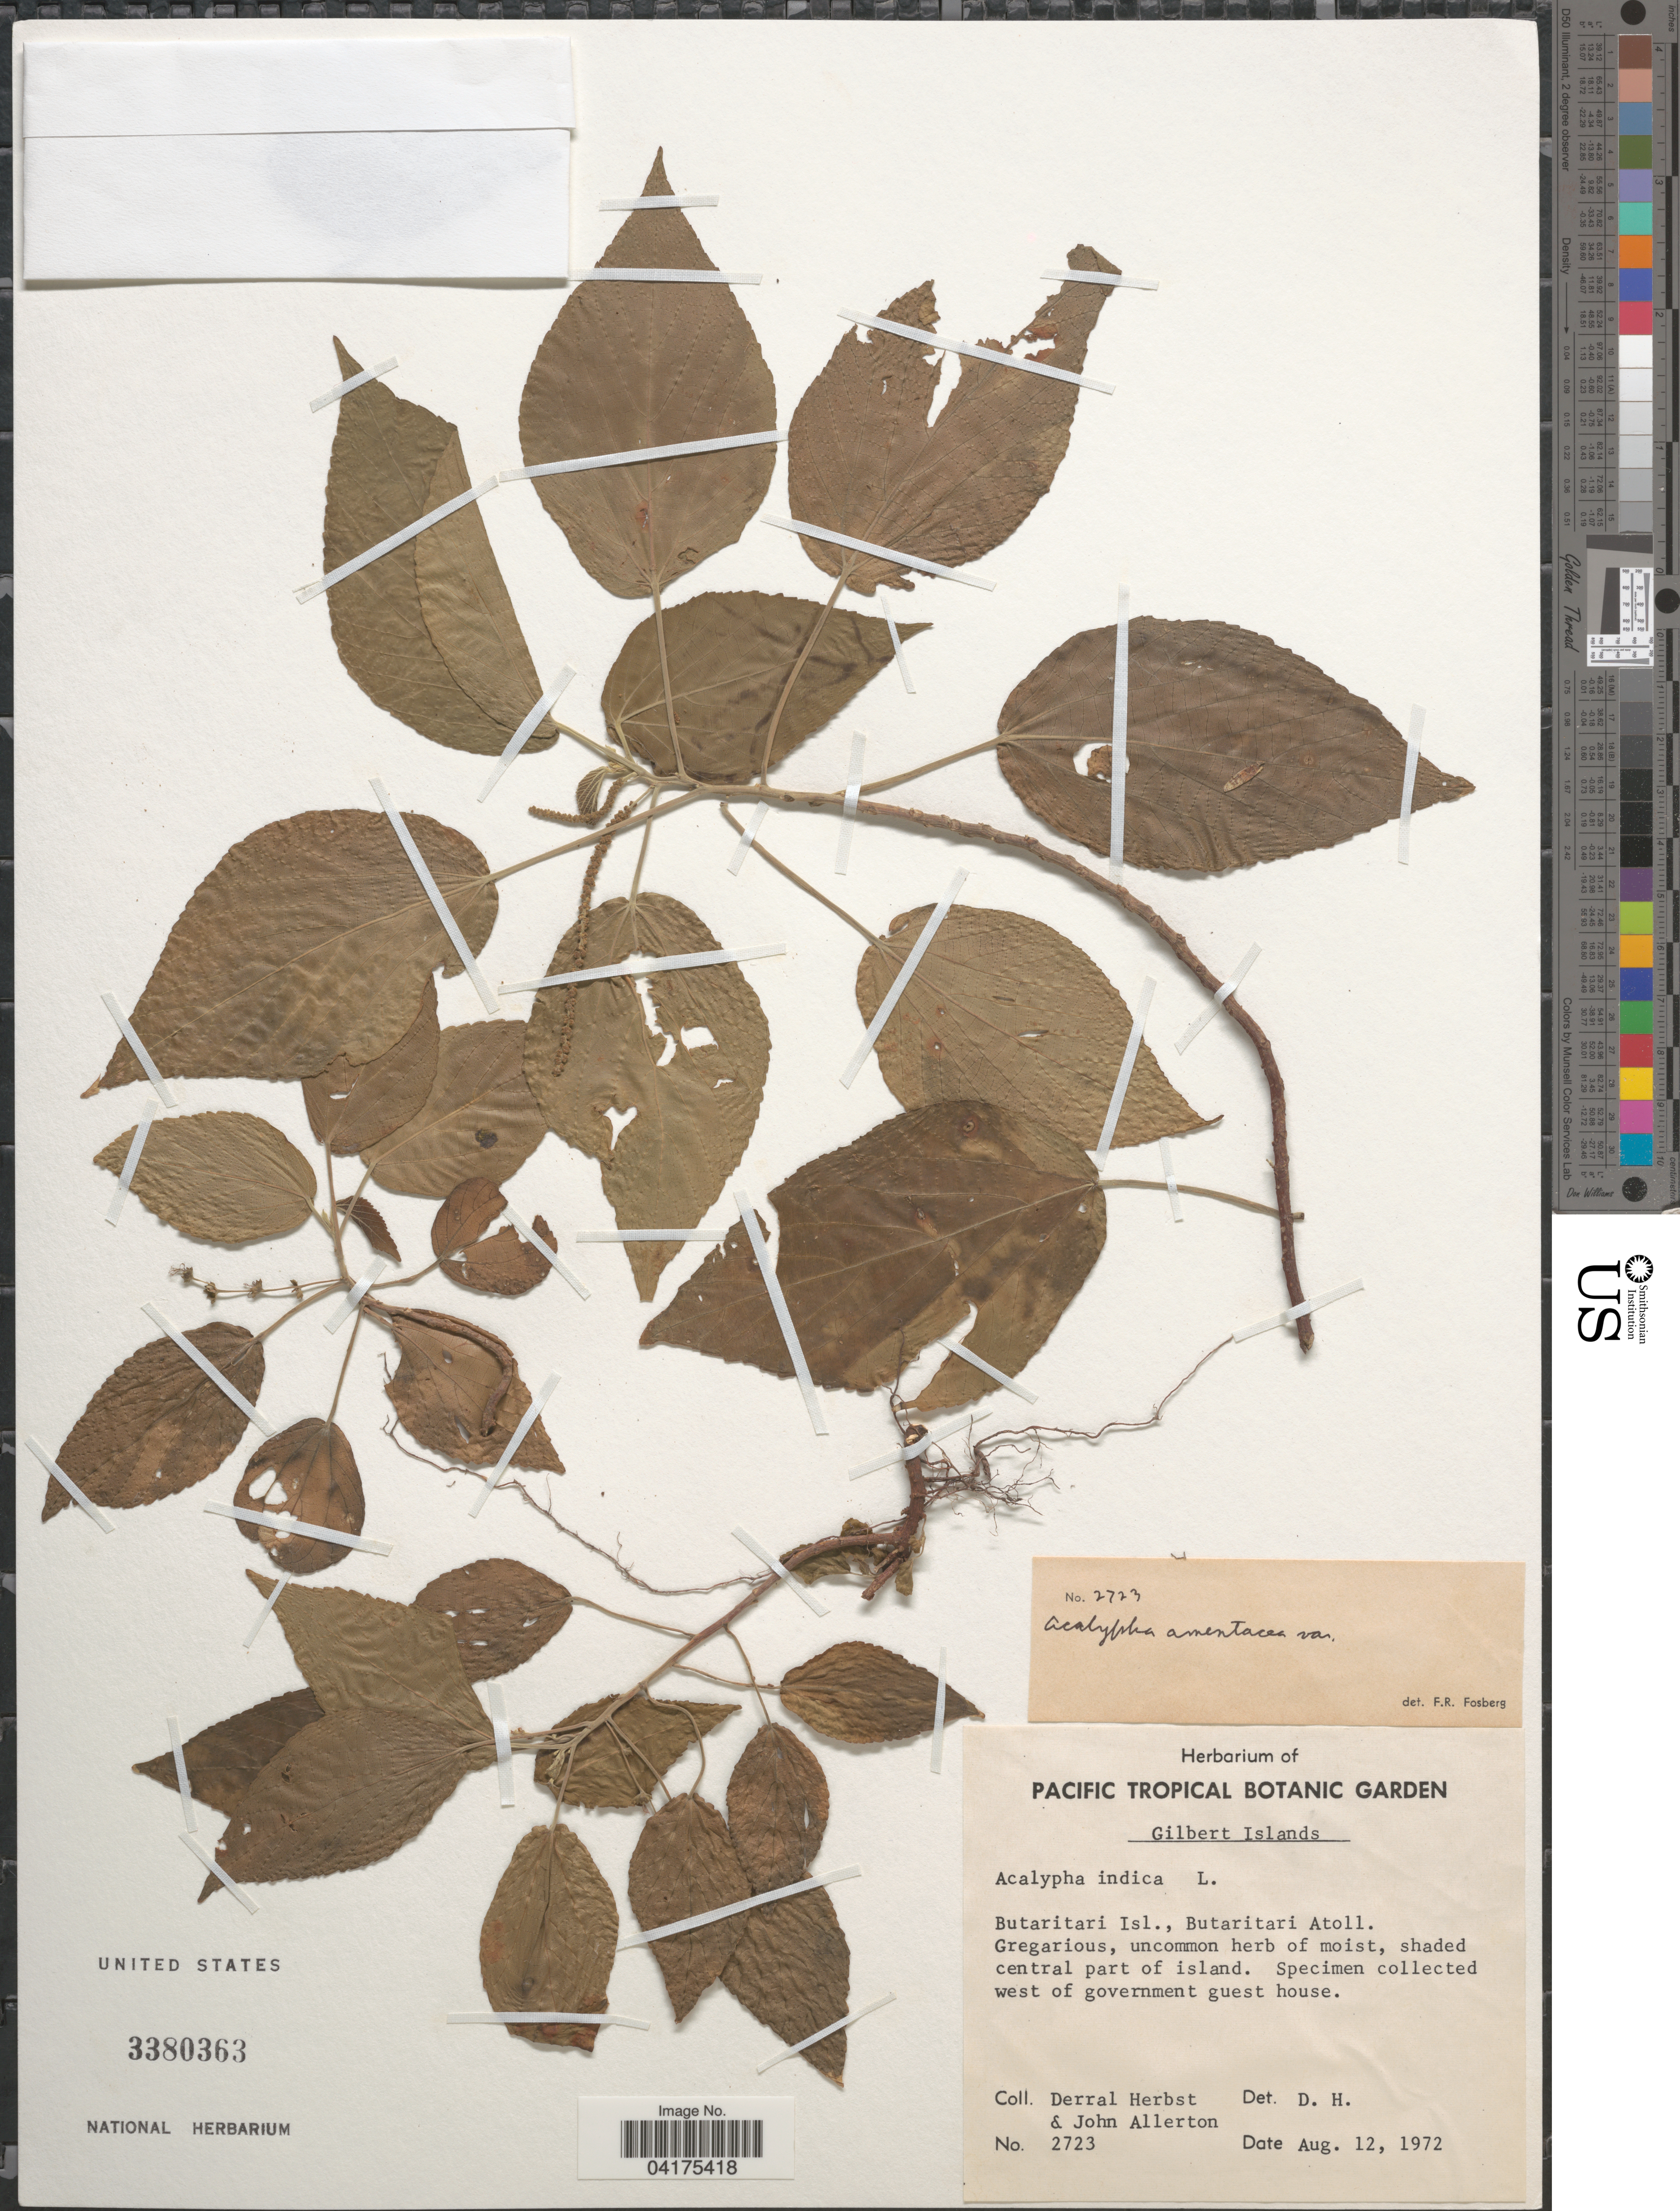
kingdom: Plantae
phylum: Tracheophyta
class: Magnoliopsida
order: Malpighiales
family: Euphorbiaceae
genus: Acalypha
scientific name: Acalypha amentacea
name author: Roxb.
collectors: D. R. Herbst & J. Allerton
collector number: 2723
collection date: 1972-08-12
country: Kiribati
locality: Gilbert Islands. Butaritari Isl., Butaritari Atoll. West of government guest house.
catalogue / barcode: US 3380363